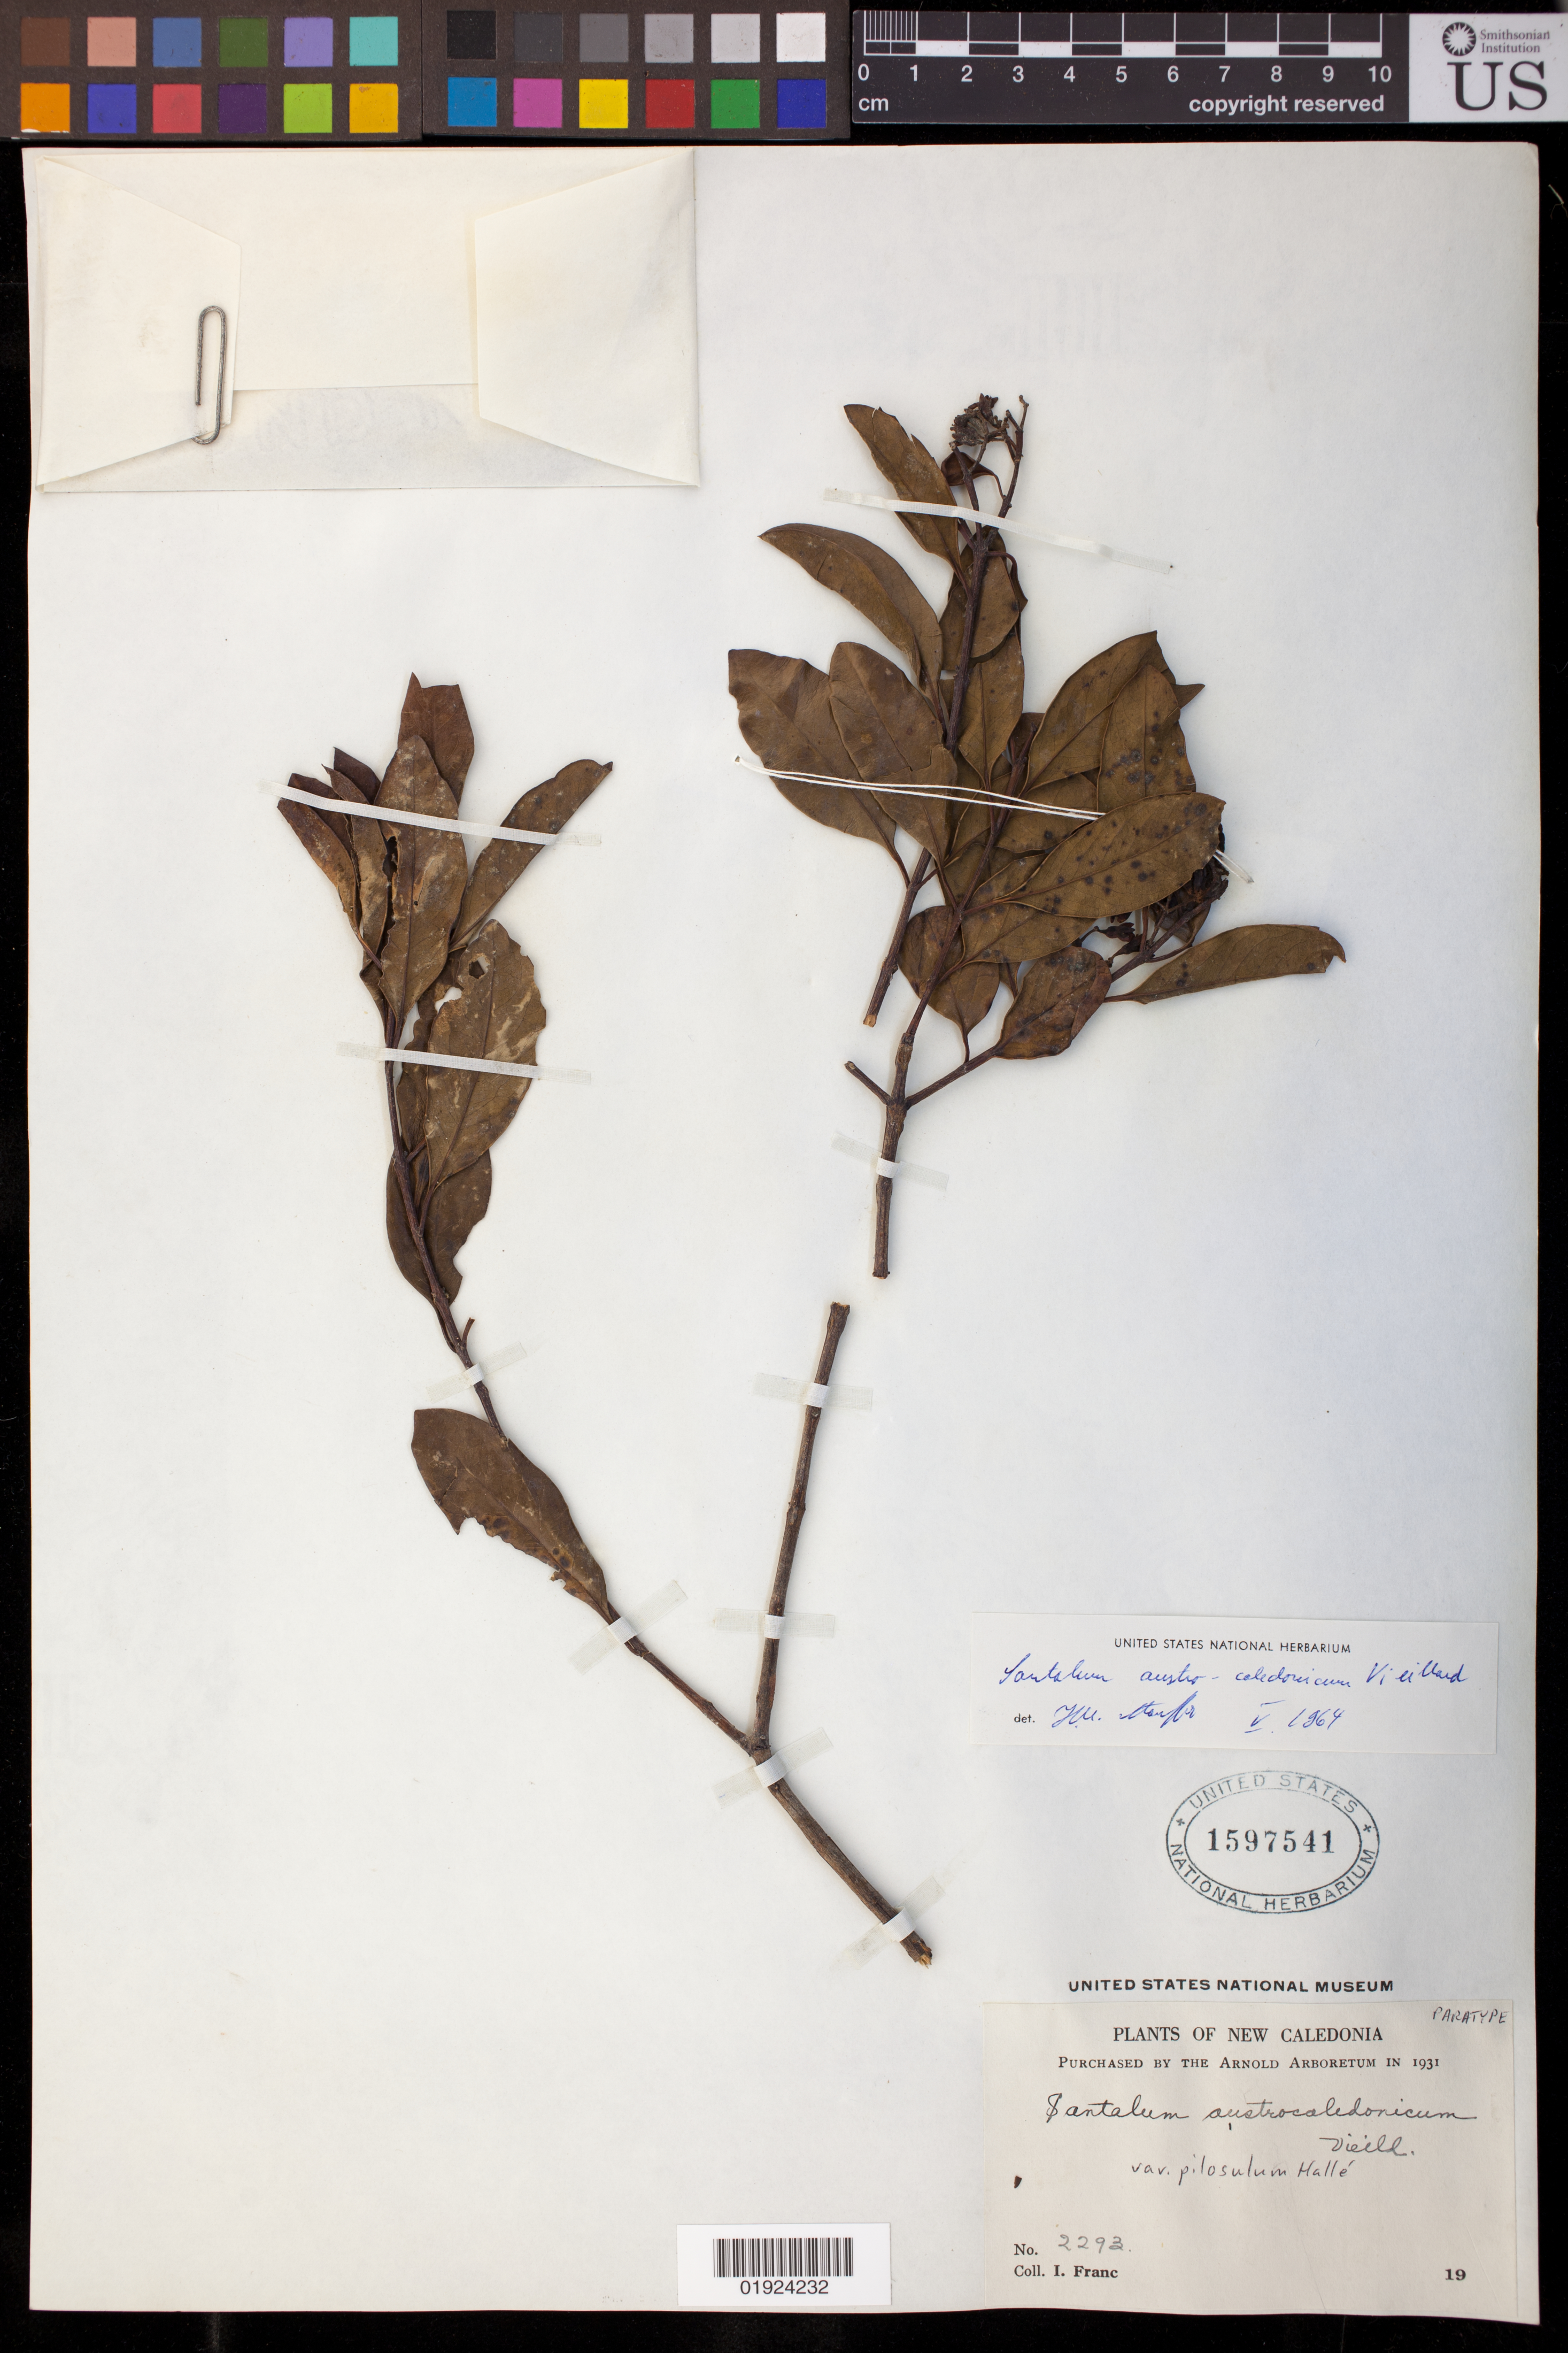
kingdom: Plantae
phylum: Tracheophyta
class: Magnoliopsida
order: Santalales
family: Santalaceae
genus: Santalum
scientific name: Santalum austrocaledonicum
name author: Vieill.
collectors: I. Franc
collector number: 2293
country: New Caledonia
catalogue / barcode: US 1597541